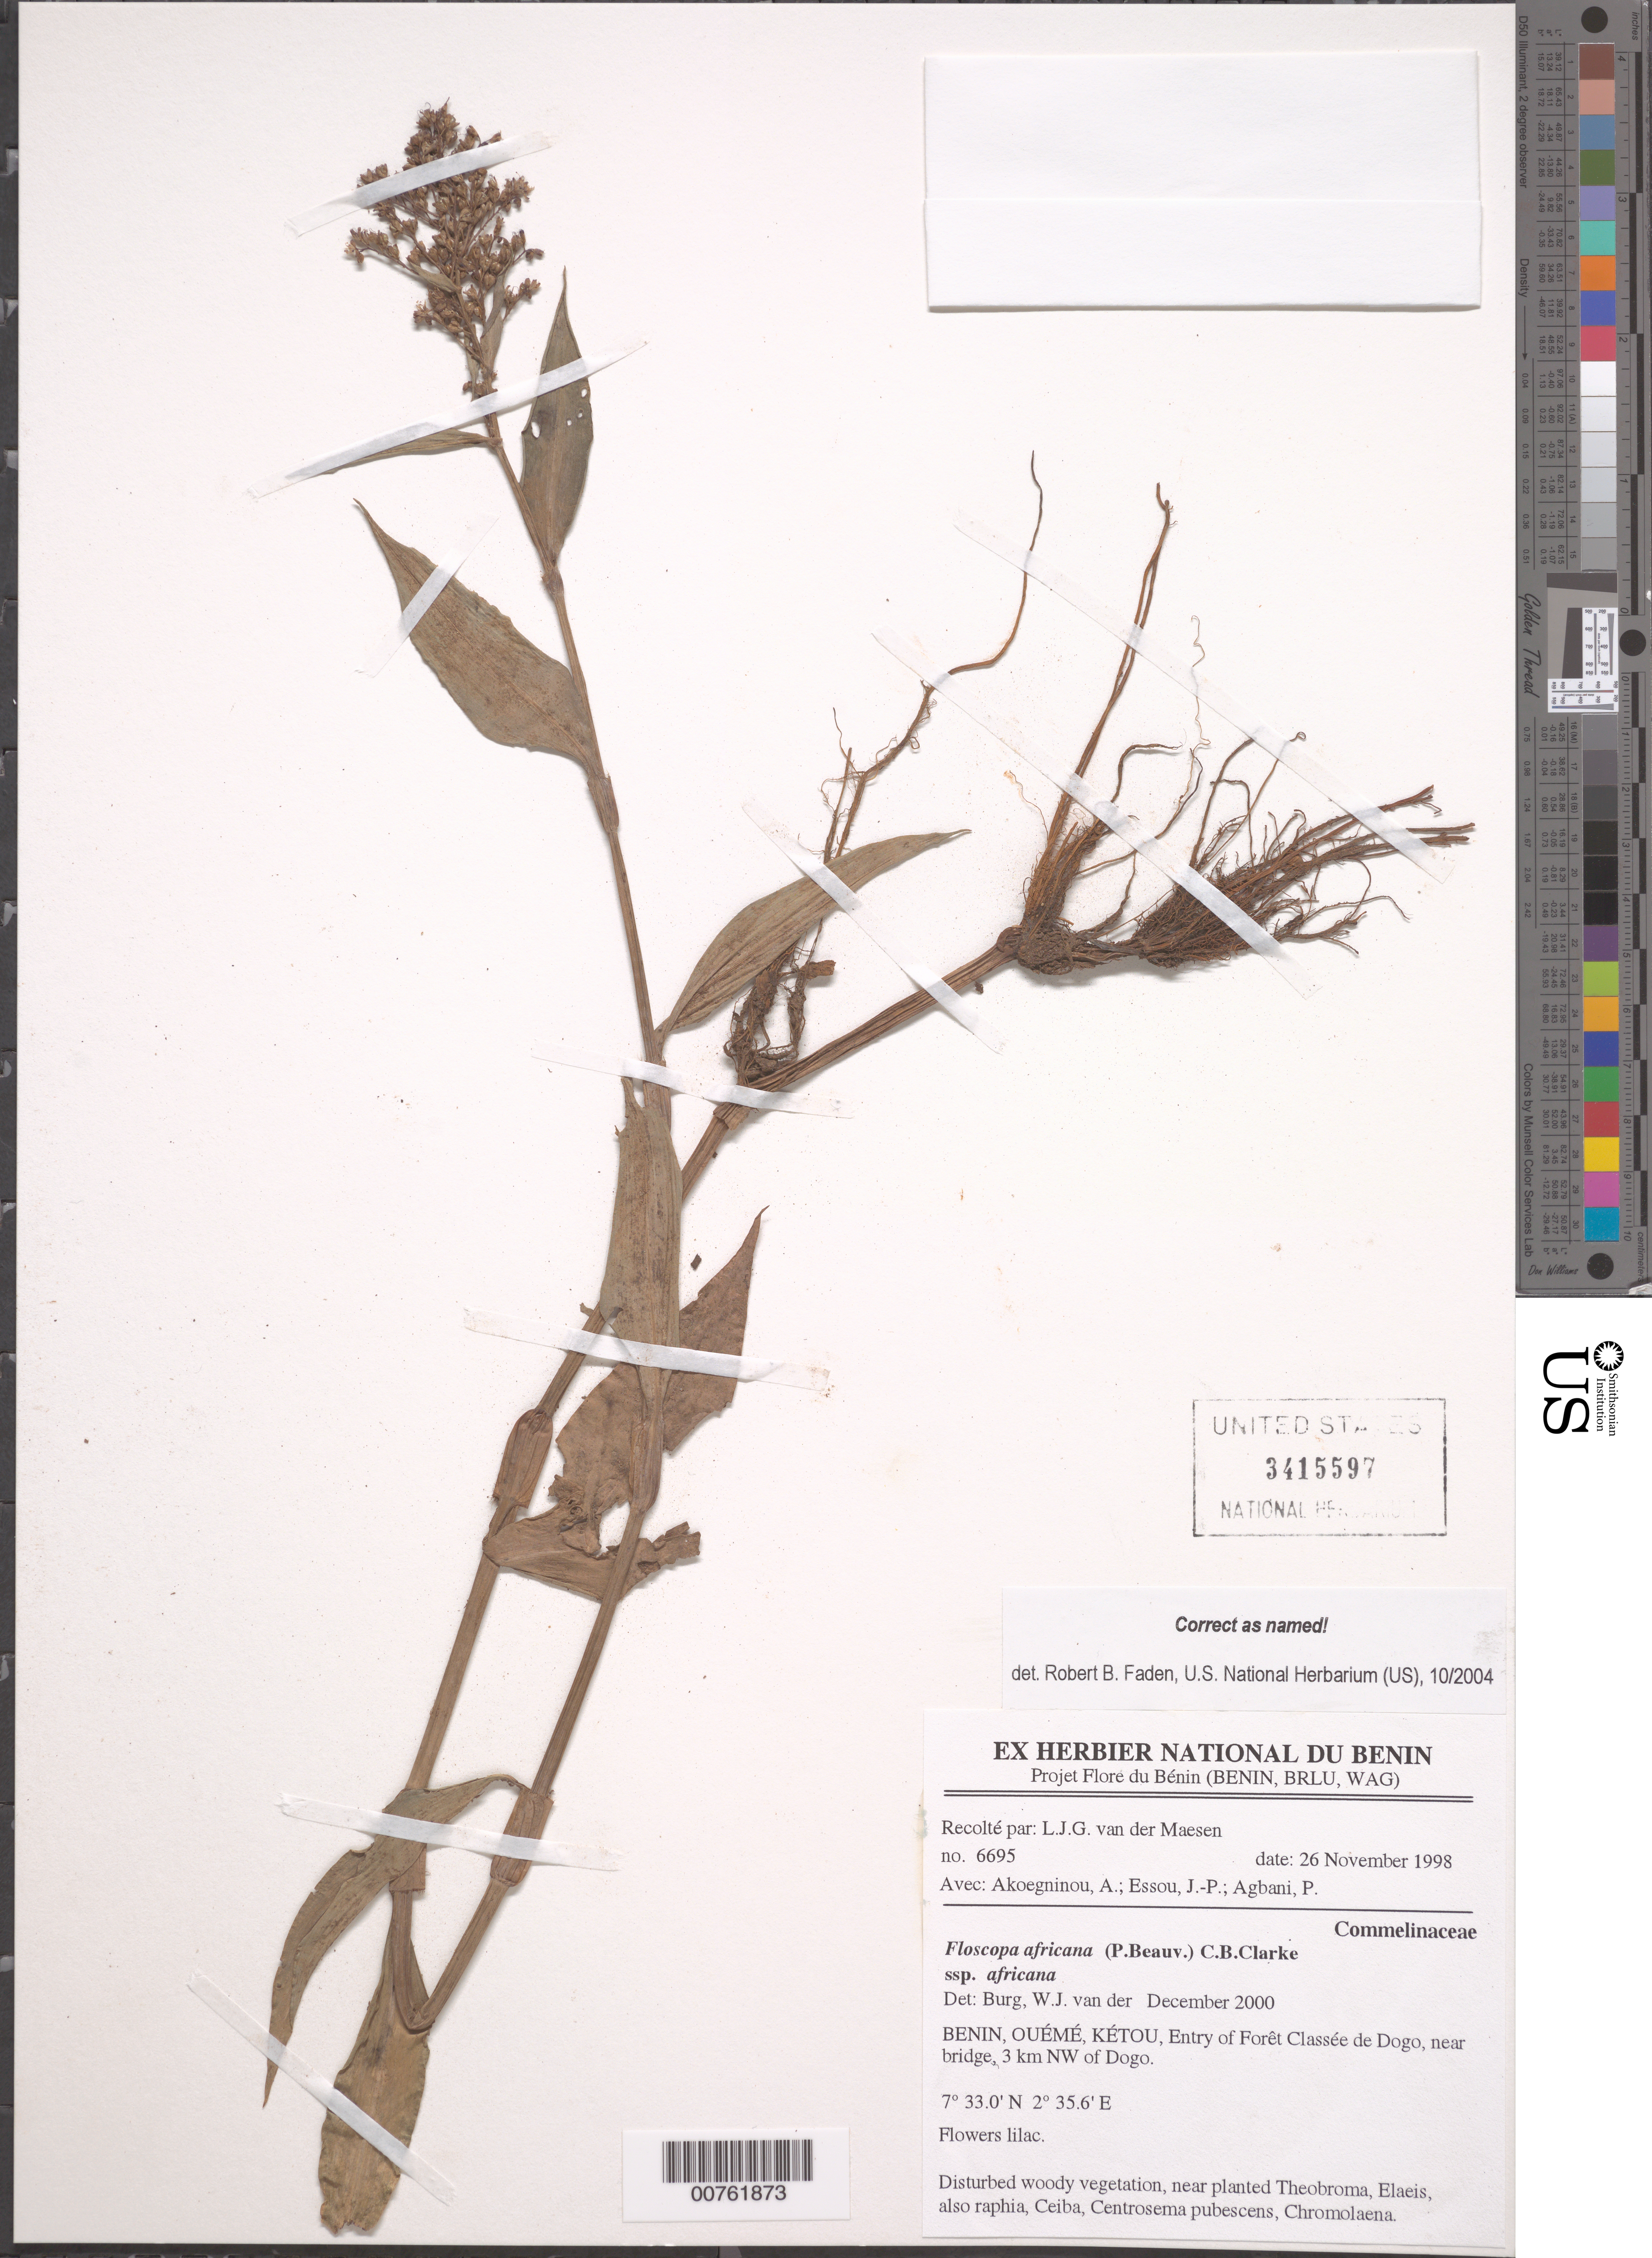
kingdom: Plantae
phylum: Tracheophyta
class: Liliopsida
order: Commelinales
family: Commelinaceae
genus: Floscopa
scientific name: Floscopa africana subsp. africana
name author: (P. Beauv.) C.B. Clarke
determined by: Faden, Robert B., (US), Smithsonian Institution - National Museum of Natural History (UNITED STATES)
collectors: L. van der Maesen, A. Akoegninou, J. Essou & P. Agbani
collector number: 6695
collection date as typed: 26 Nov 1998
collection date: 1998-11-26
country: Benin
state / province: Oueme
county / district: Kétou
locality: Entry of Foret Classee de Dogo, near bridge, 3 km NW of Dogo.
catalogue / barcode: US 3415597